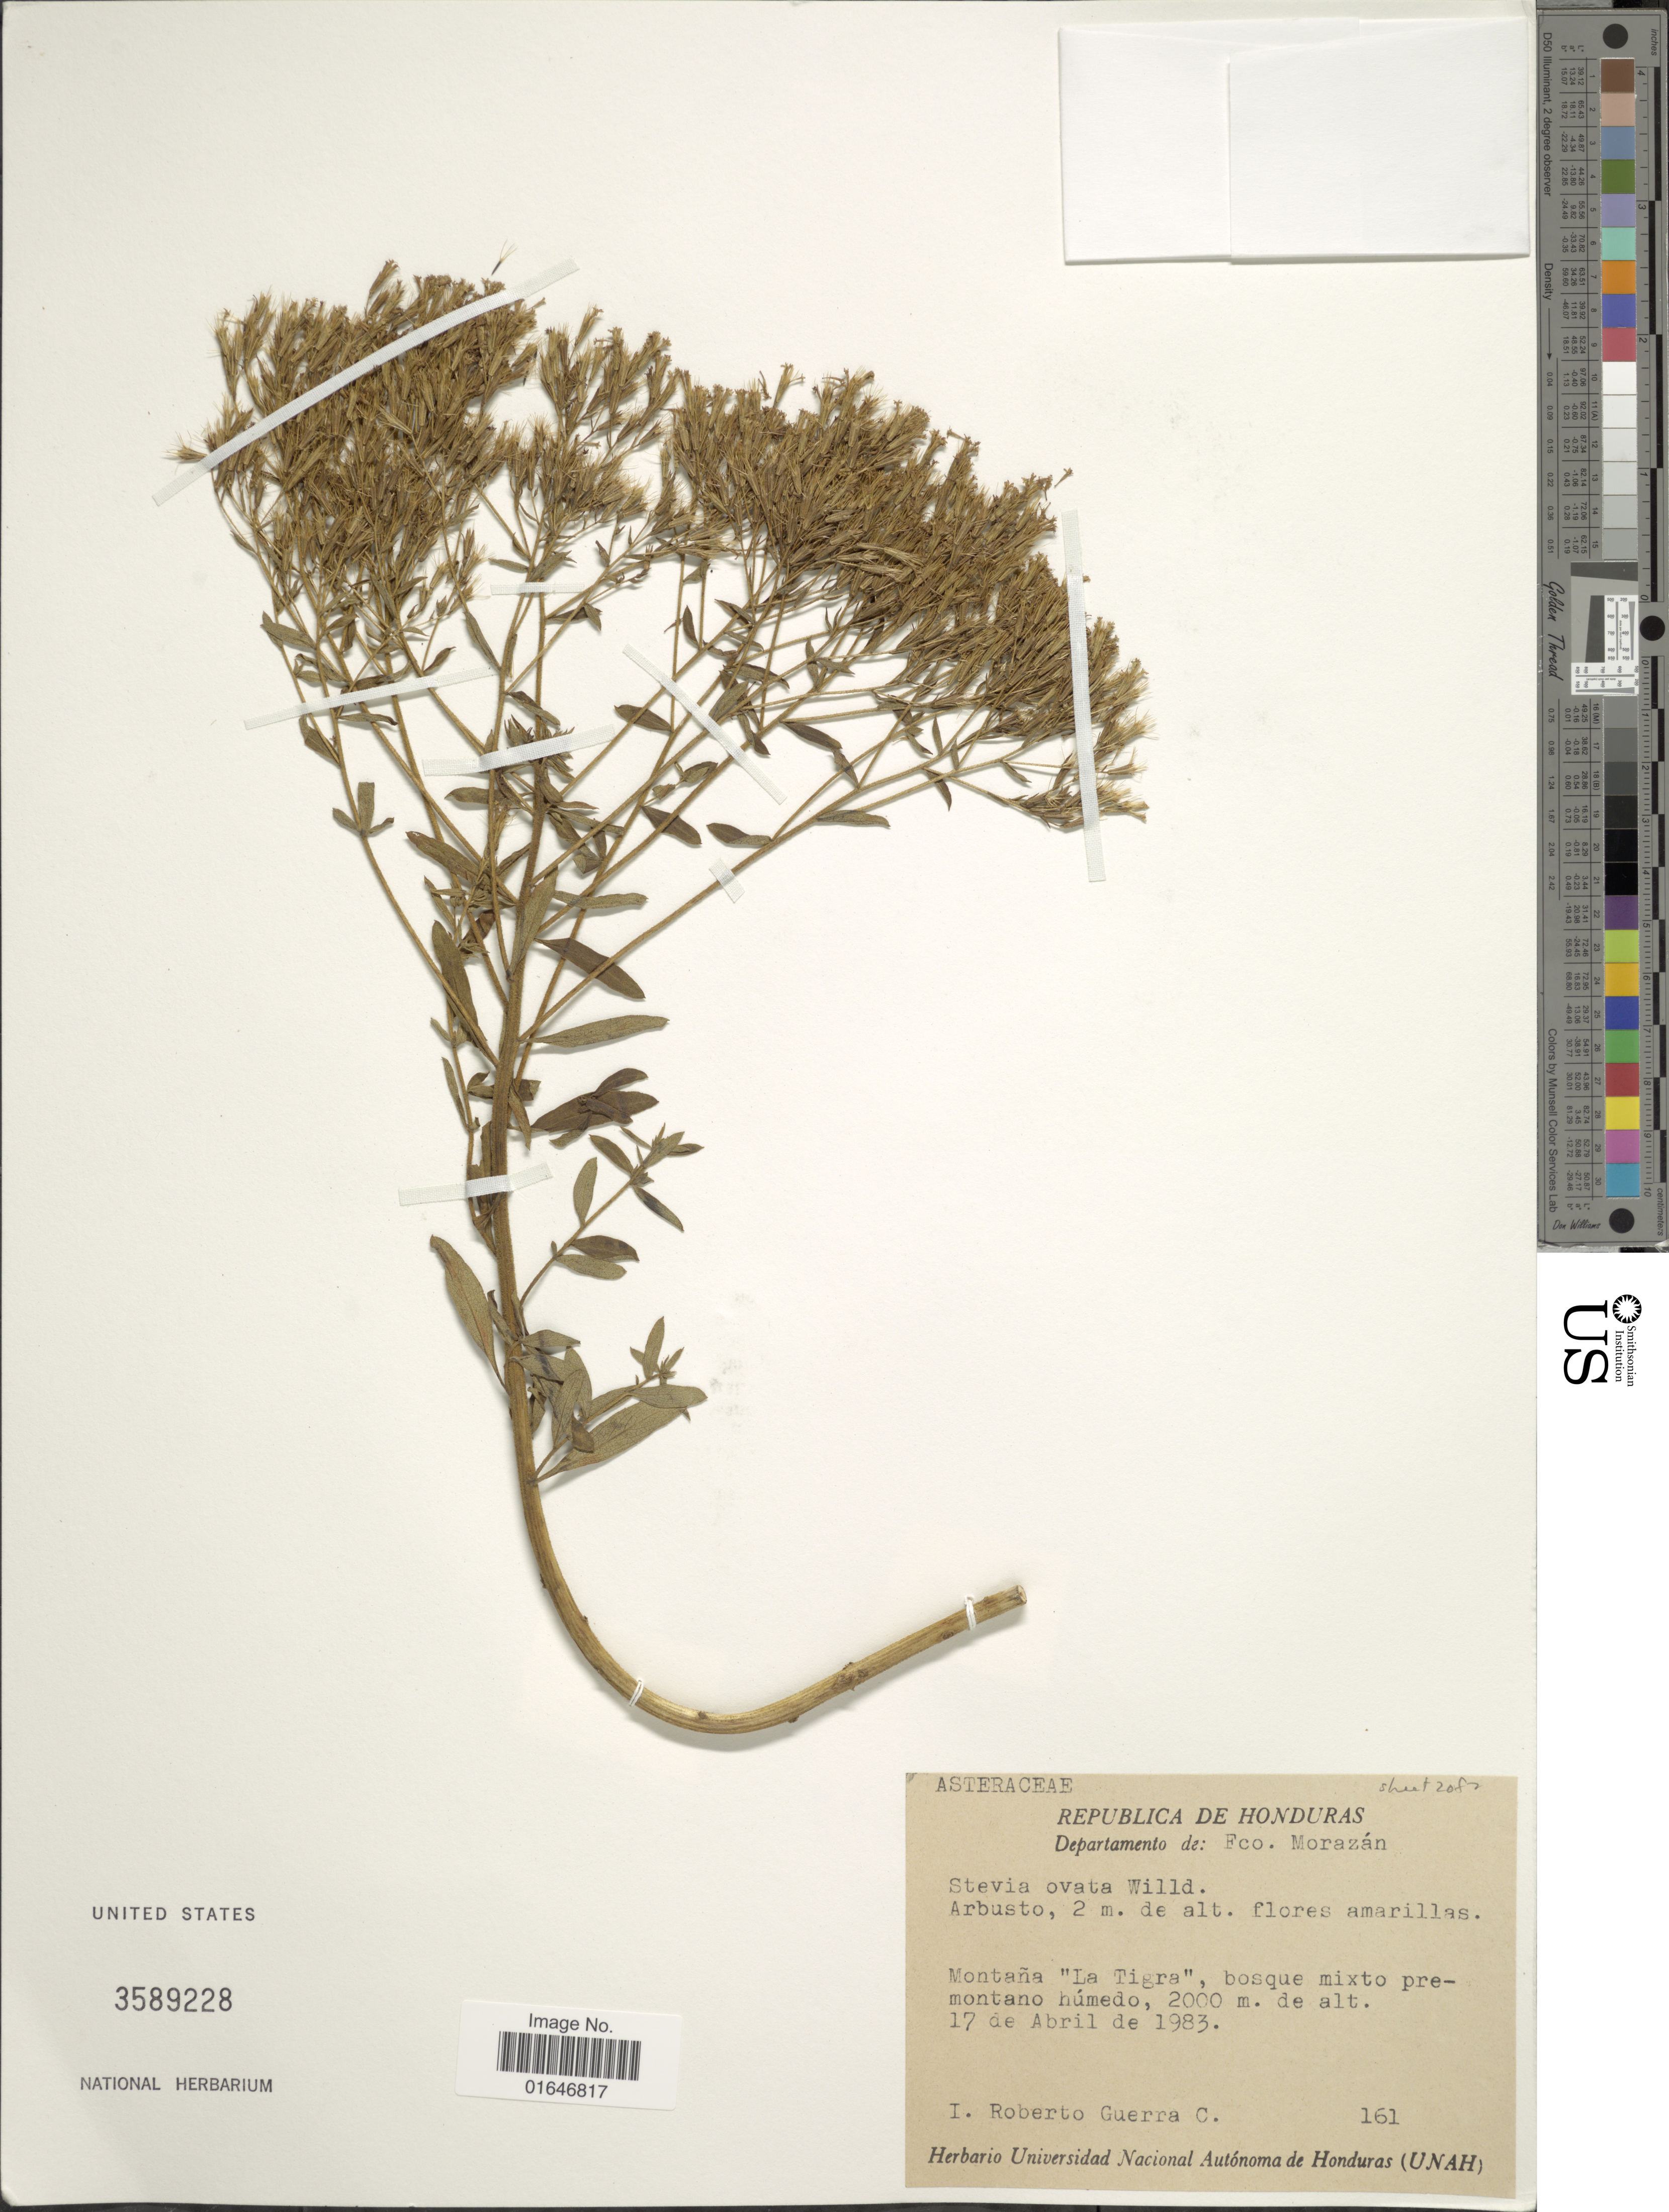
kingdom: Plantae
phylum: Tracheophyta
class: Magnoliopsida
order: Asterales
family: Asteraceae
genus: Stevia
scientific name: Stevia ovata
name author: Willd.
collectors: I. R. Guerra C.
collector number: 161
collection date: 1983-04-17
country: Honduras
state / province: Fco. Morazán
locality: Montaña "La Tigra".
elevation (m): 2000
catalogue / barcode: US 3589228